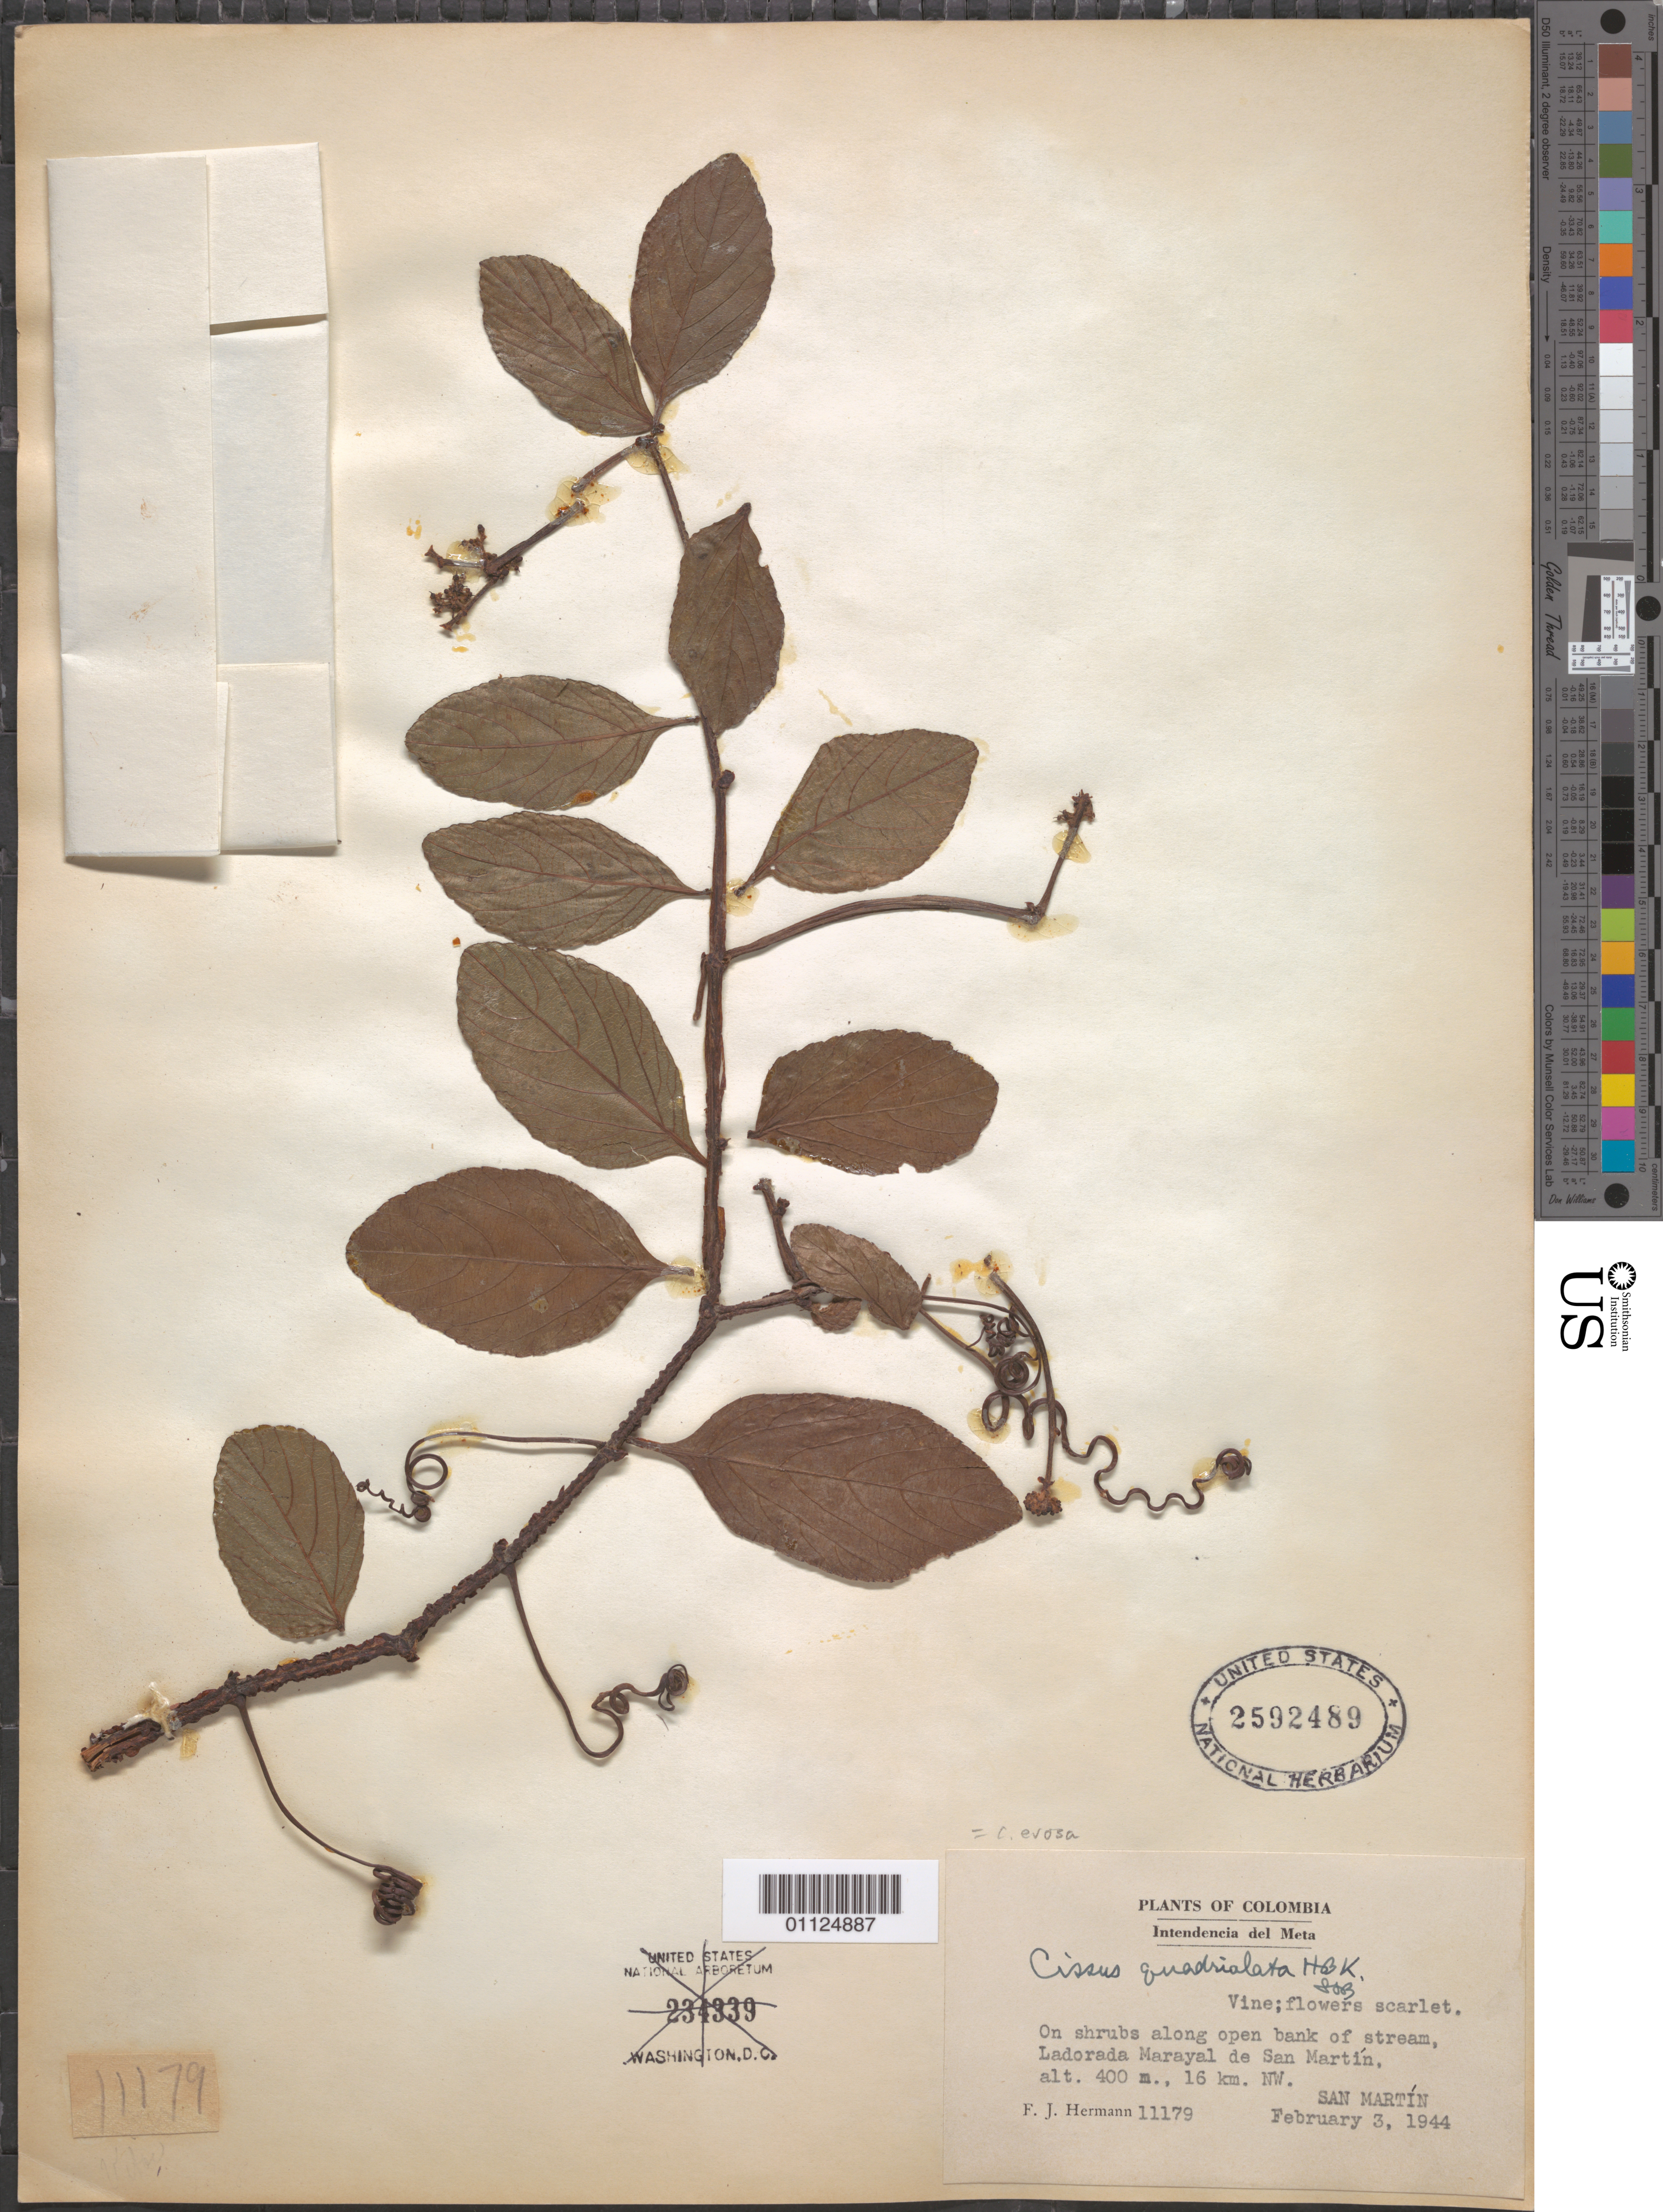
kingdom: Plantae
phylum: Tracheophyta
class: Magnoliopsida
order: Vitales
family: Vitaceae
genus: Cissus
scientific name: Cissus erosa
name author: Rich.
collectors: F. J. Hermann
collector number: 11179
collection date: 1944-02-03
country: Colombia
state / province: Meta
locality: Ladorada Marayal de San Martin, 16 km NW.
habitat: Vine, on shrubs along open bank of stream.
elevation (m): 400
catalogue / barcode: US 2592489